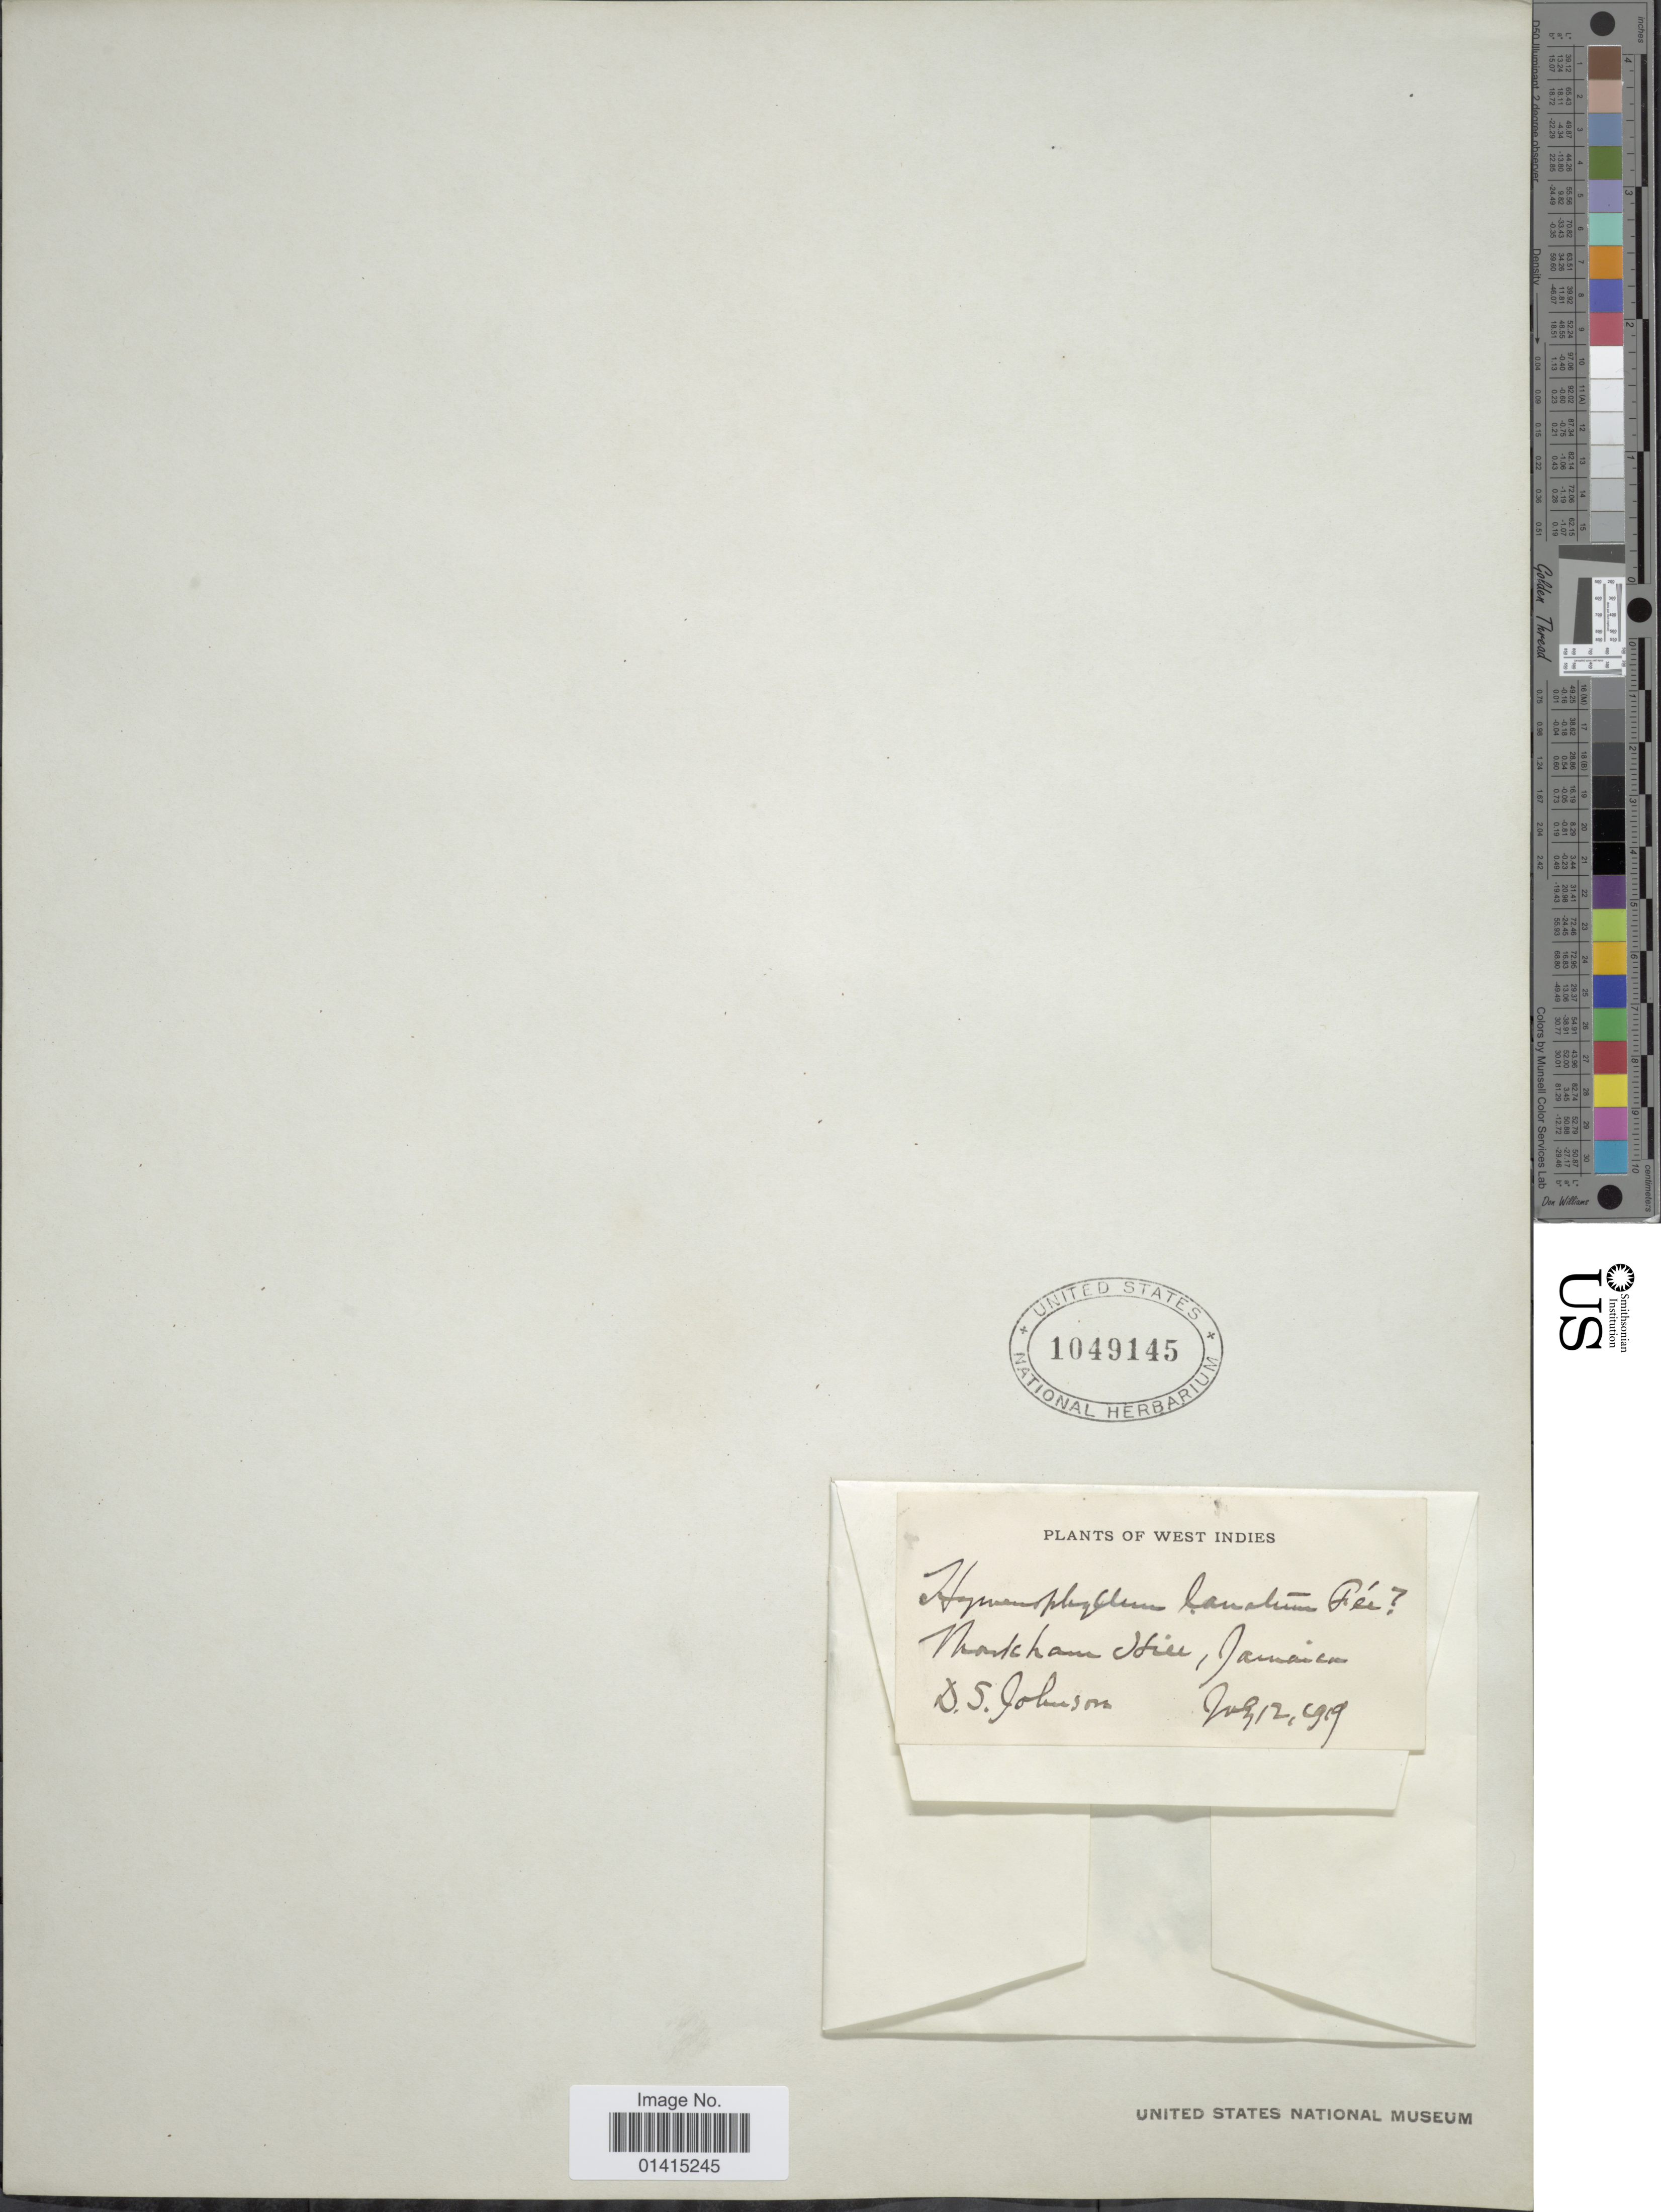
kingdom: Plantae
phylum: Tracheophyta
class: Polypodiopsida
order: Hymenophyllales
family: Hymenophyllaceae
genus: Hymenophyllum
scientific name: Hymenophyllum lanatum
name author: Fée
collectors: D. S. Johnson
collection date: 1919-07-12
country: Jamaica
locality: Markham hill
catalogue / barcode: US 1049145